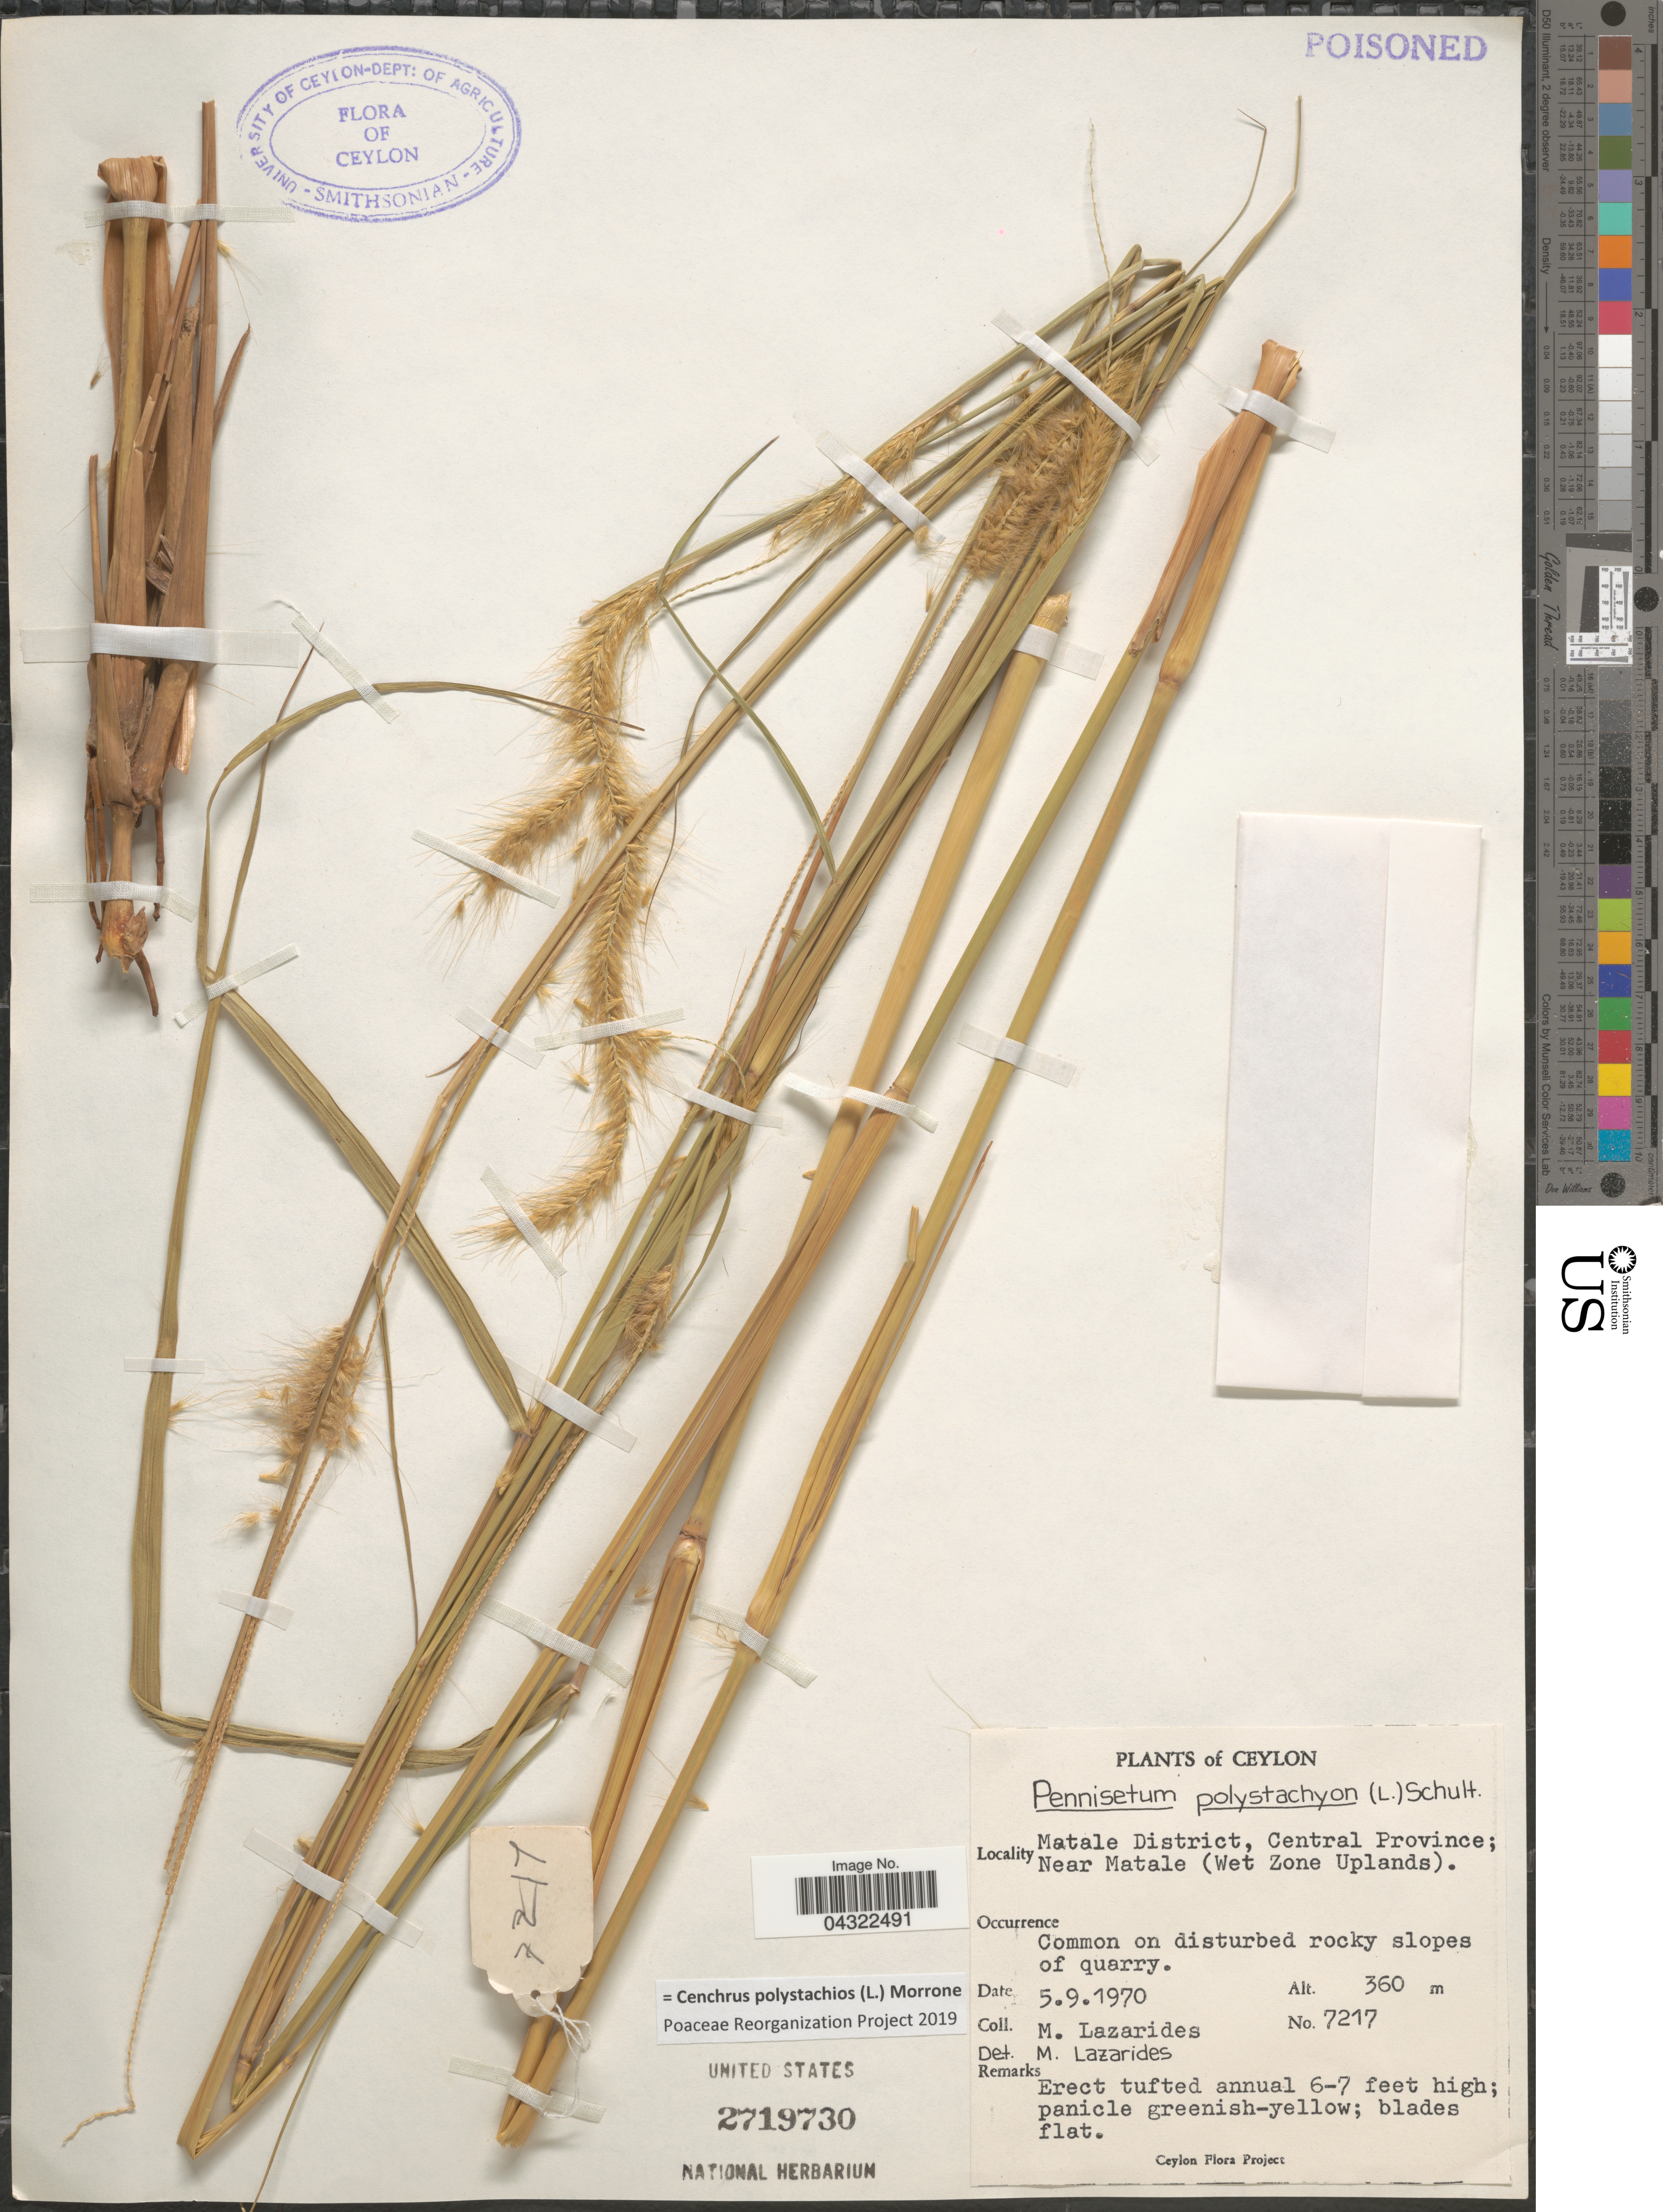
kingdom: Plantae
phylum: Tracheophyta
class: Liliopsida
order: Poales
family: Poaceae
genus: Cenchrus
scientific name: Cenchrus polystachios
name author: (L.) Morrone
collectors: M. Lazarides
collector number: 7217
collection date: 1970-09-05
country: Sri Lanka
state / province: Central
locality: Ceylon. Matale District. Near Matale (Wet Zone Uplands).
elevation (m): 360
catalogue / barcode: US 2719730